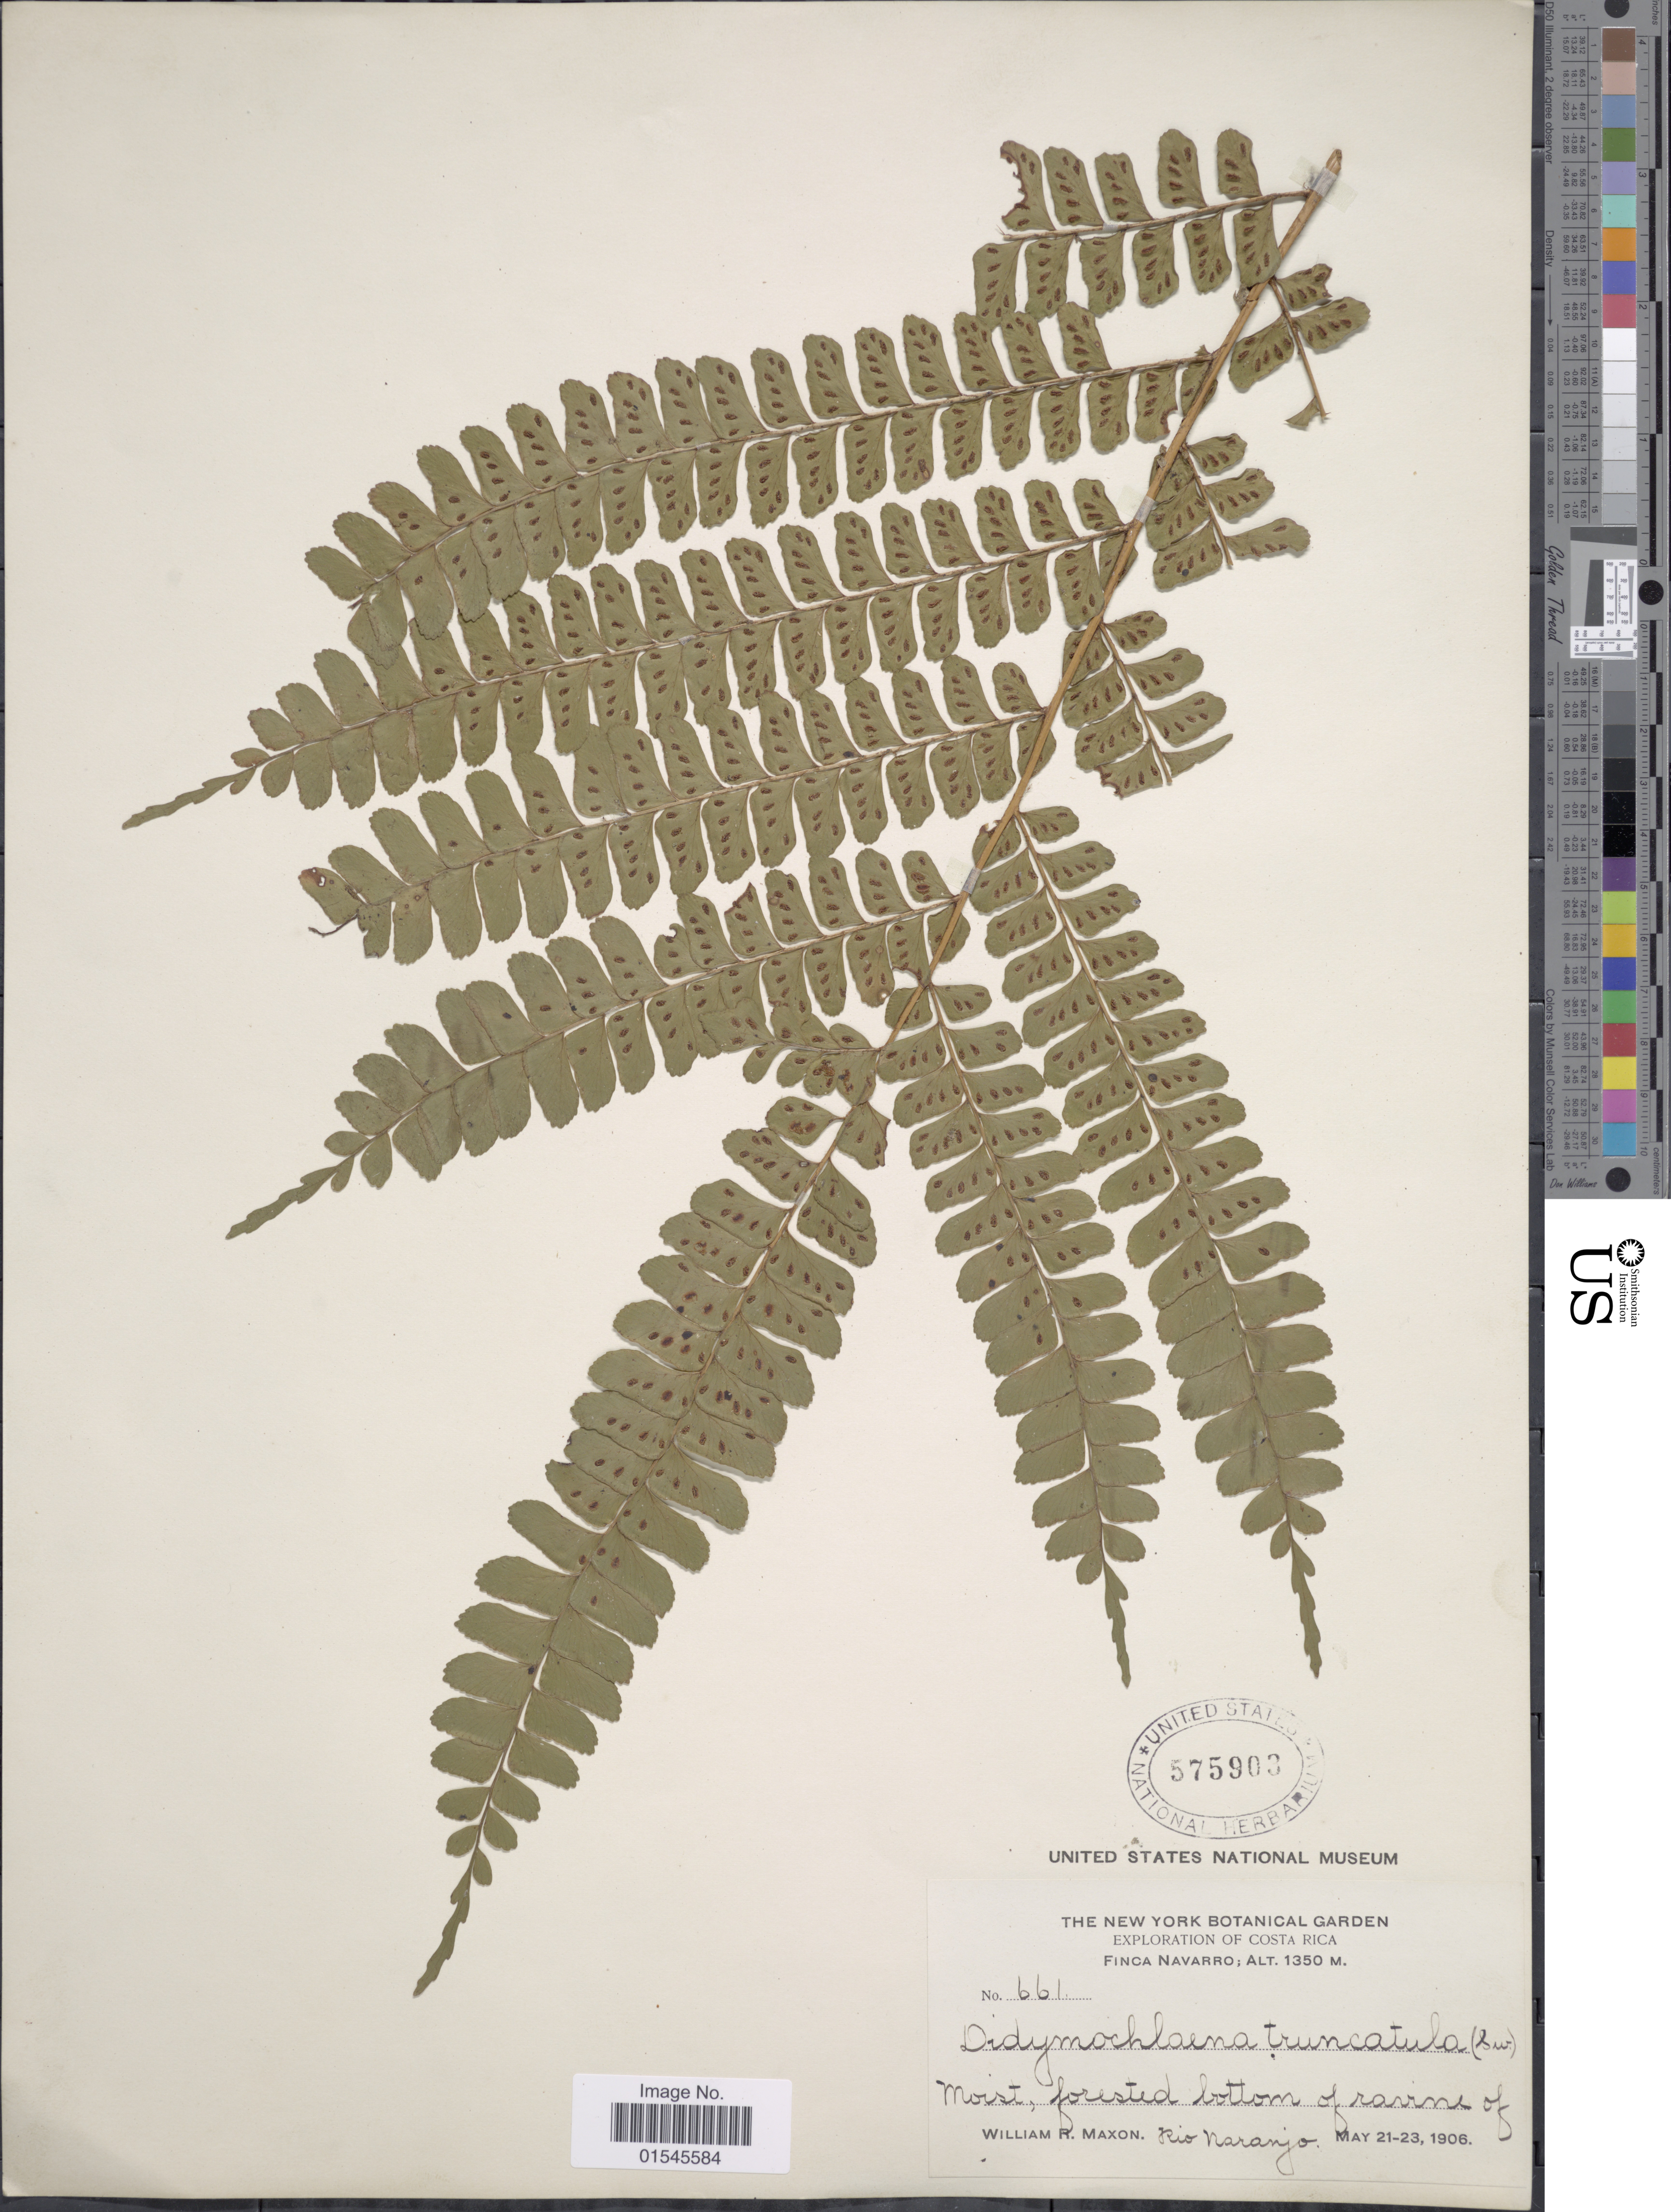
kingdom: Plantae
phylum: Tracheophyta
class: Polypodiopsida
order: Polypodiales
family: Didymochlaenaceae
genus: Didymochlaena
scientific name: Didymochlaena truncatula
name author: (Sw.) J. Sm.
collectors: W. R. Maxon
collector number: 661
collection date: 1906-05-21/1906-05-23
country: Costa Rica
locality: Finca Navarro, Moist, forested bottom of Ravine of Rio Naranjo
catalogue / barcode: US 575903